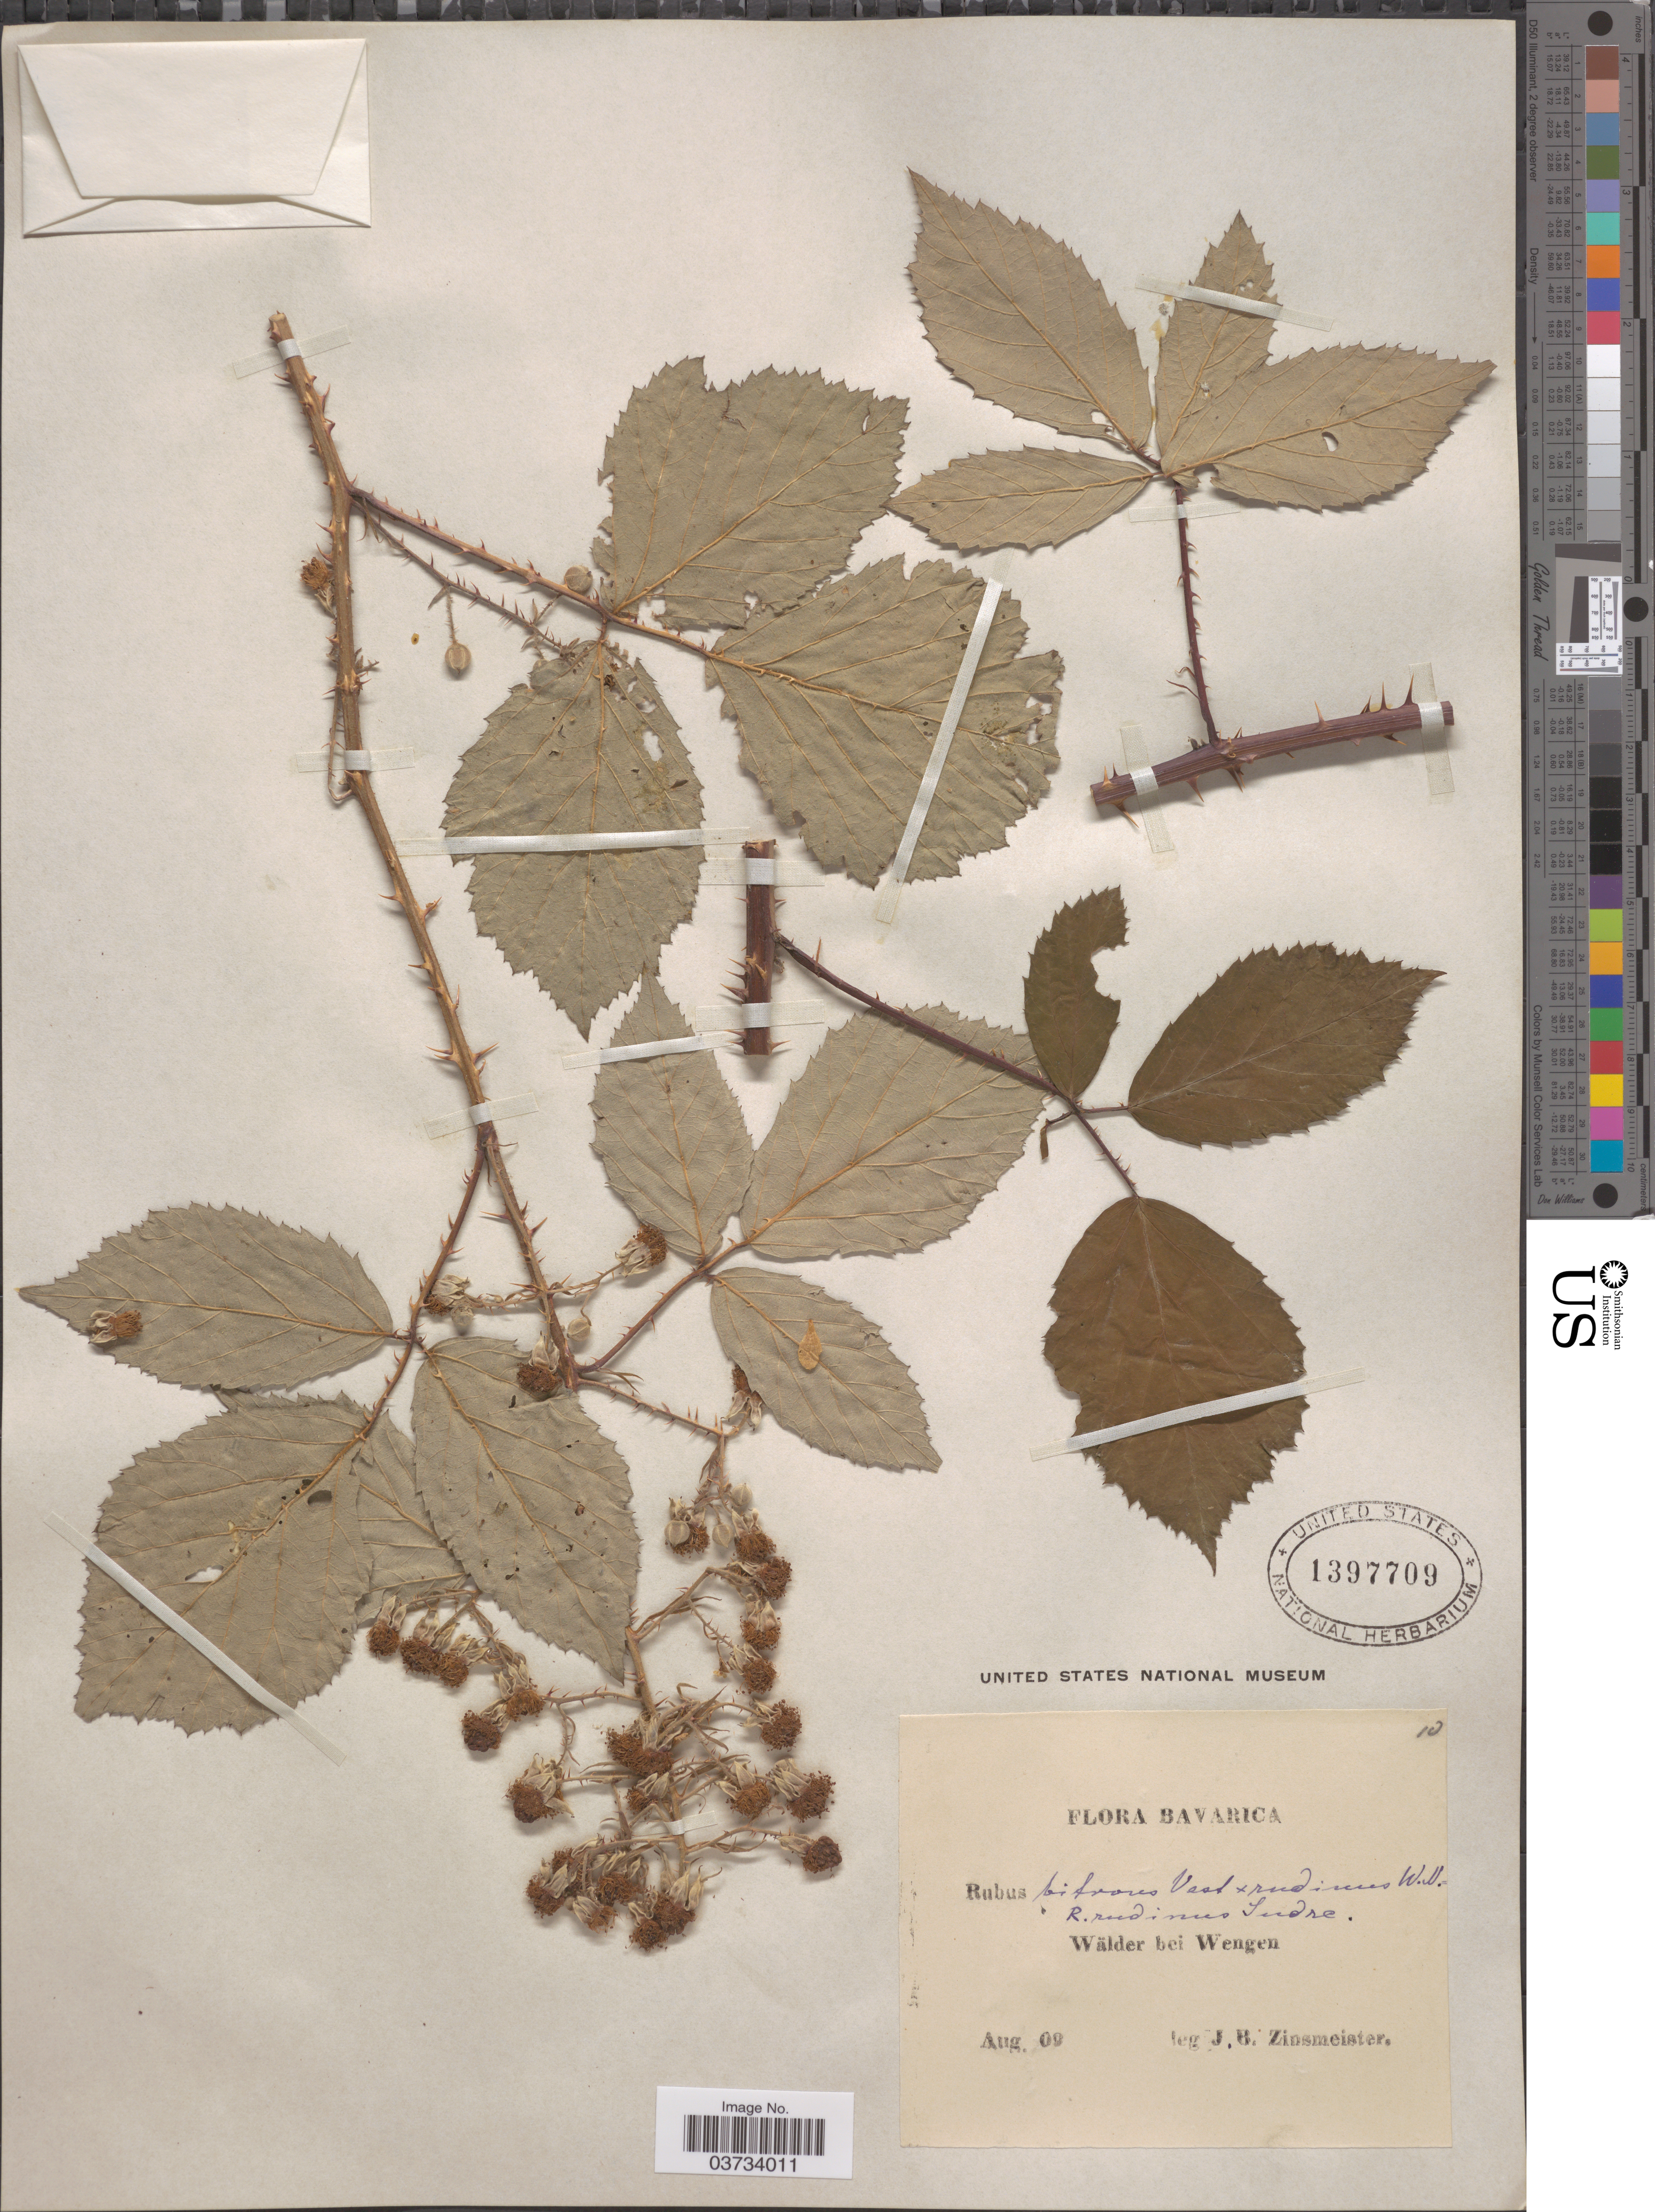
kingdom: Plantae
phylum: Tracheophyta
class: Magnoliopsida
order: Rosales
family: Rosaceae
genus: Rubus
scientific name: Rubus bifrons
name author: Vest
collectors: J. Zinsmeister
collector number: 10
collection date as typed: Transcribed d/m/y: /8/9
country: Germany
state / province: Bayern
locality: Bavarica. Wälder bei Wengen.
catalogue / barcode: US 1397709